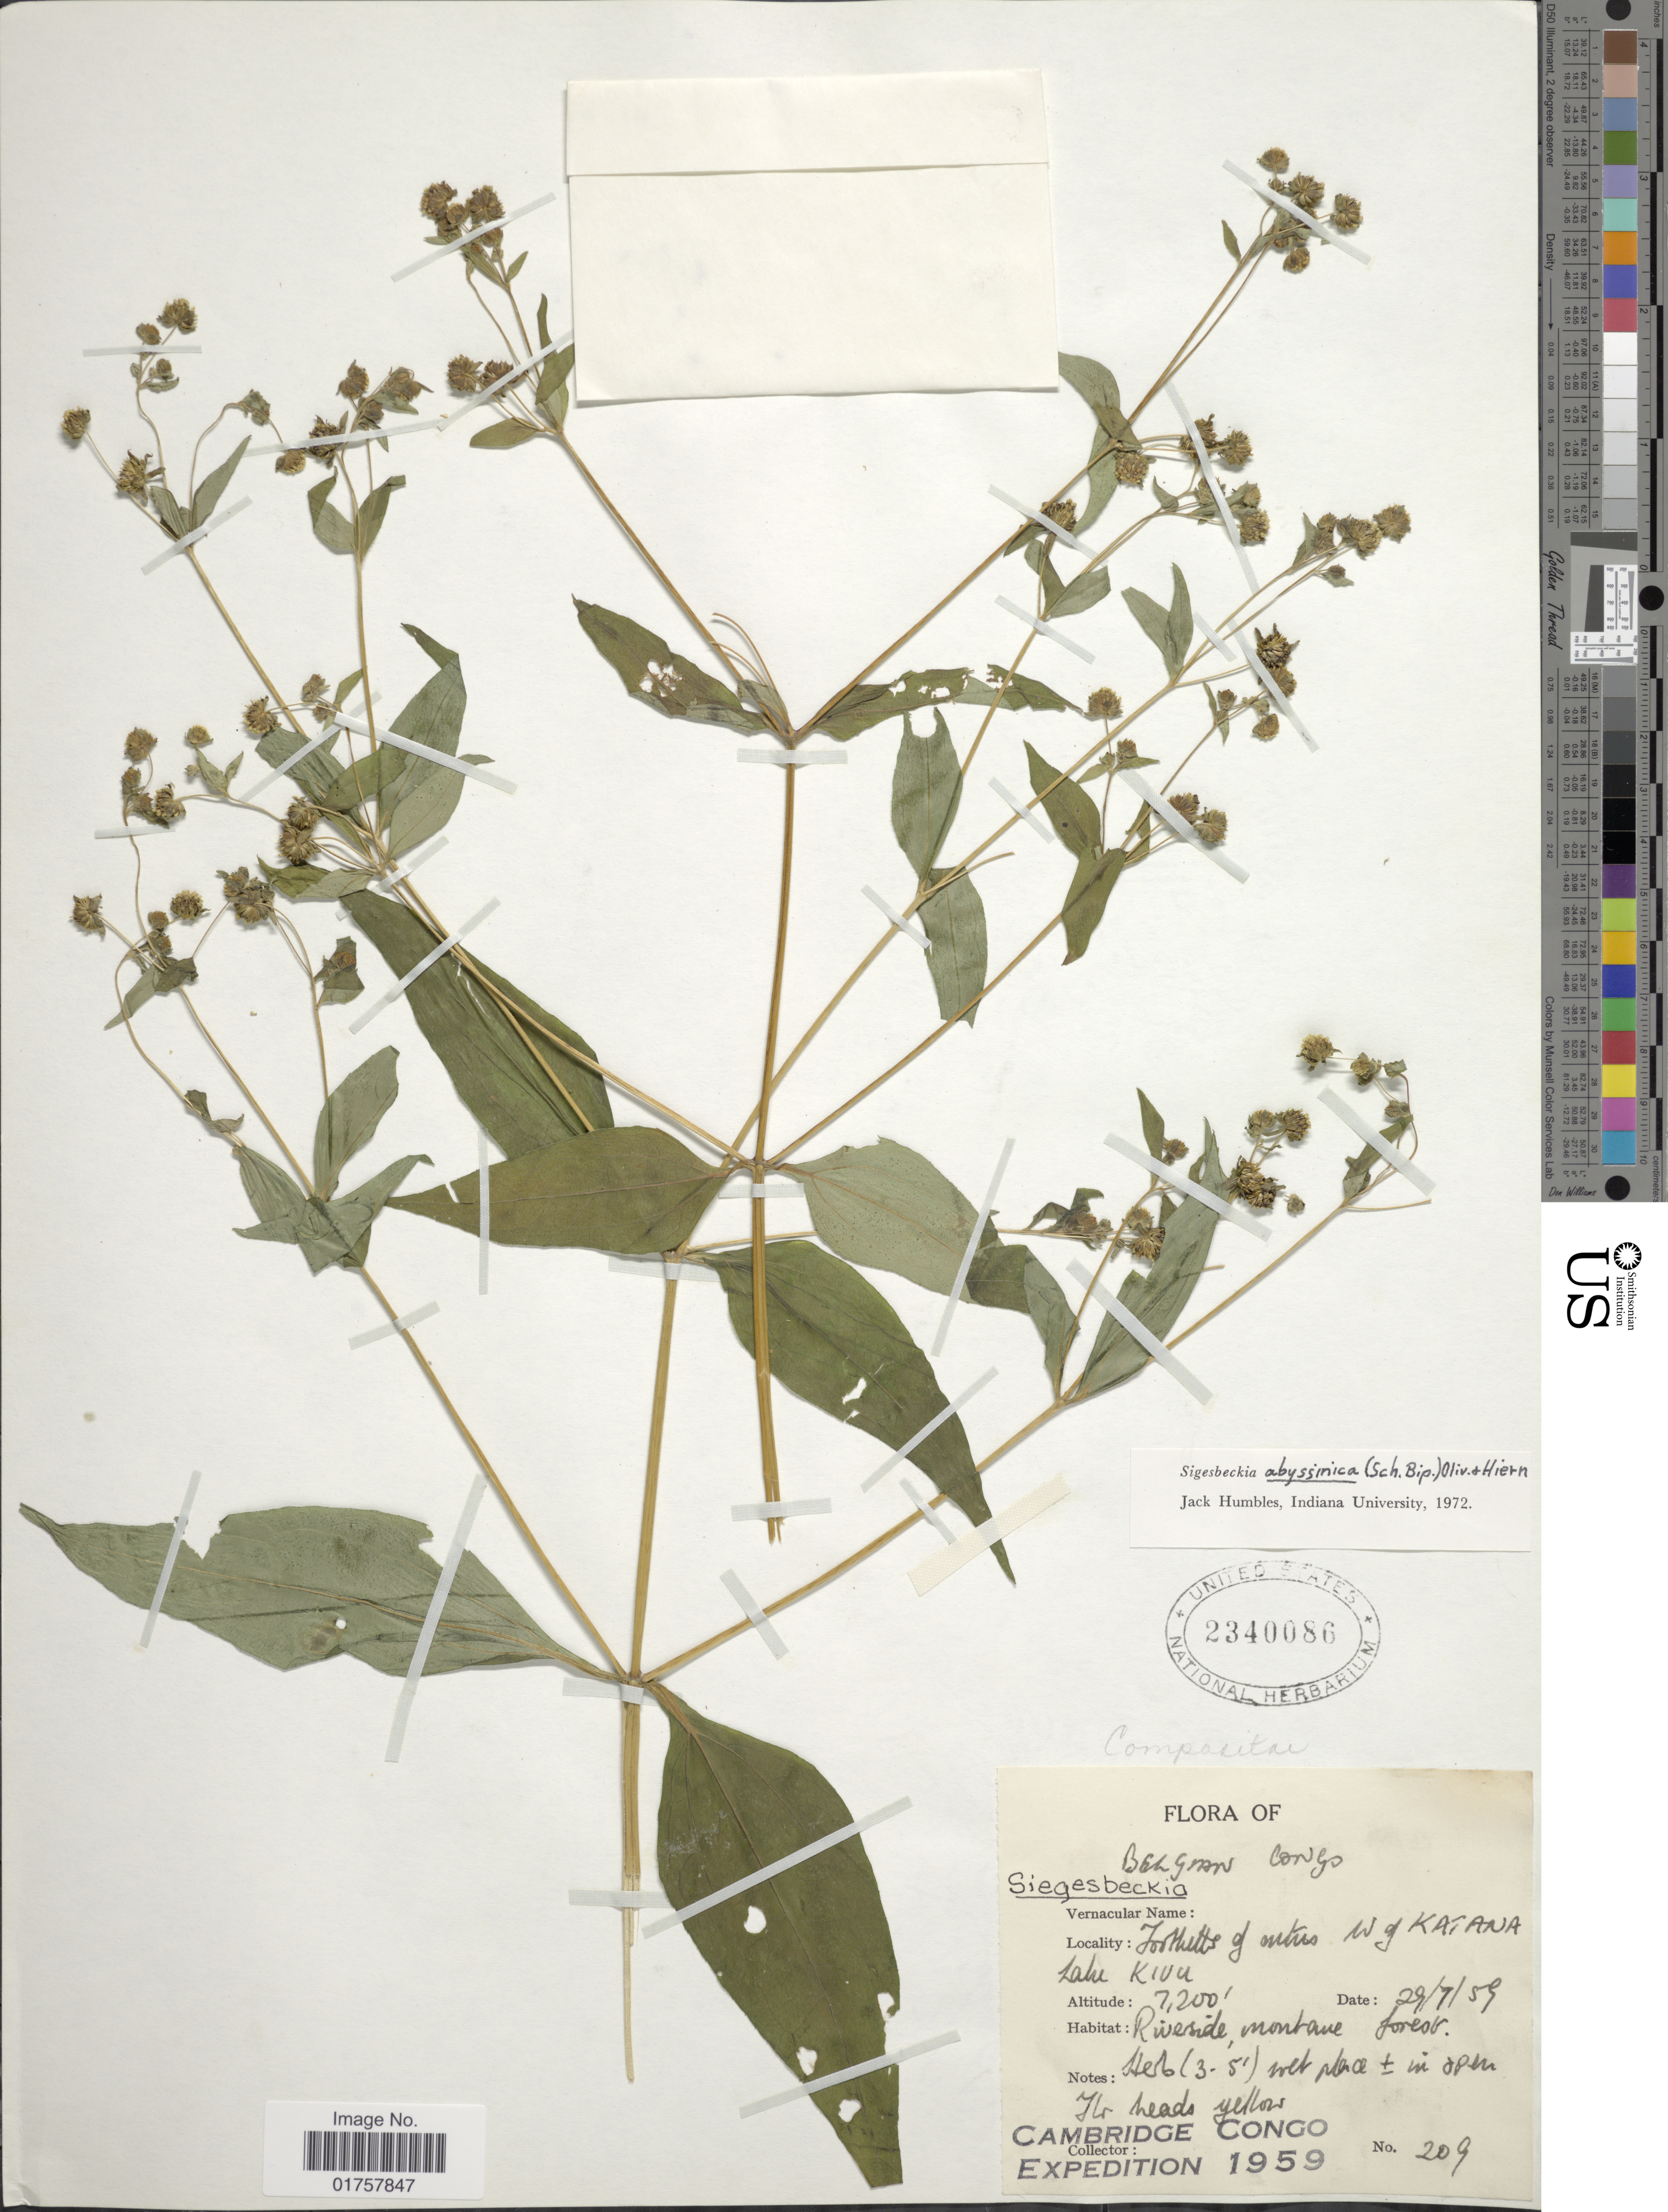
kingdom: Plantae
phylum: Tracheophyta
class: Magnoliopsida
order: Asterales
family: Asteraceae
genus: Sigesbeckia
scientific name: Sigesbeckia abyssinica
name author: (Sch. Bip.) Oliv.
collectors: Cambridge Congo Expedition 1959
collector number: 209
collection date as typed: Transcribed d/m/y: 29/7/59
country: Congo, Democratic Republic of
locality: Belgian Congo, Foothills of mtns W of Katana Lake Kivu.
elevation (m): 2195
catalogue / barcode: US 2340086